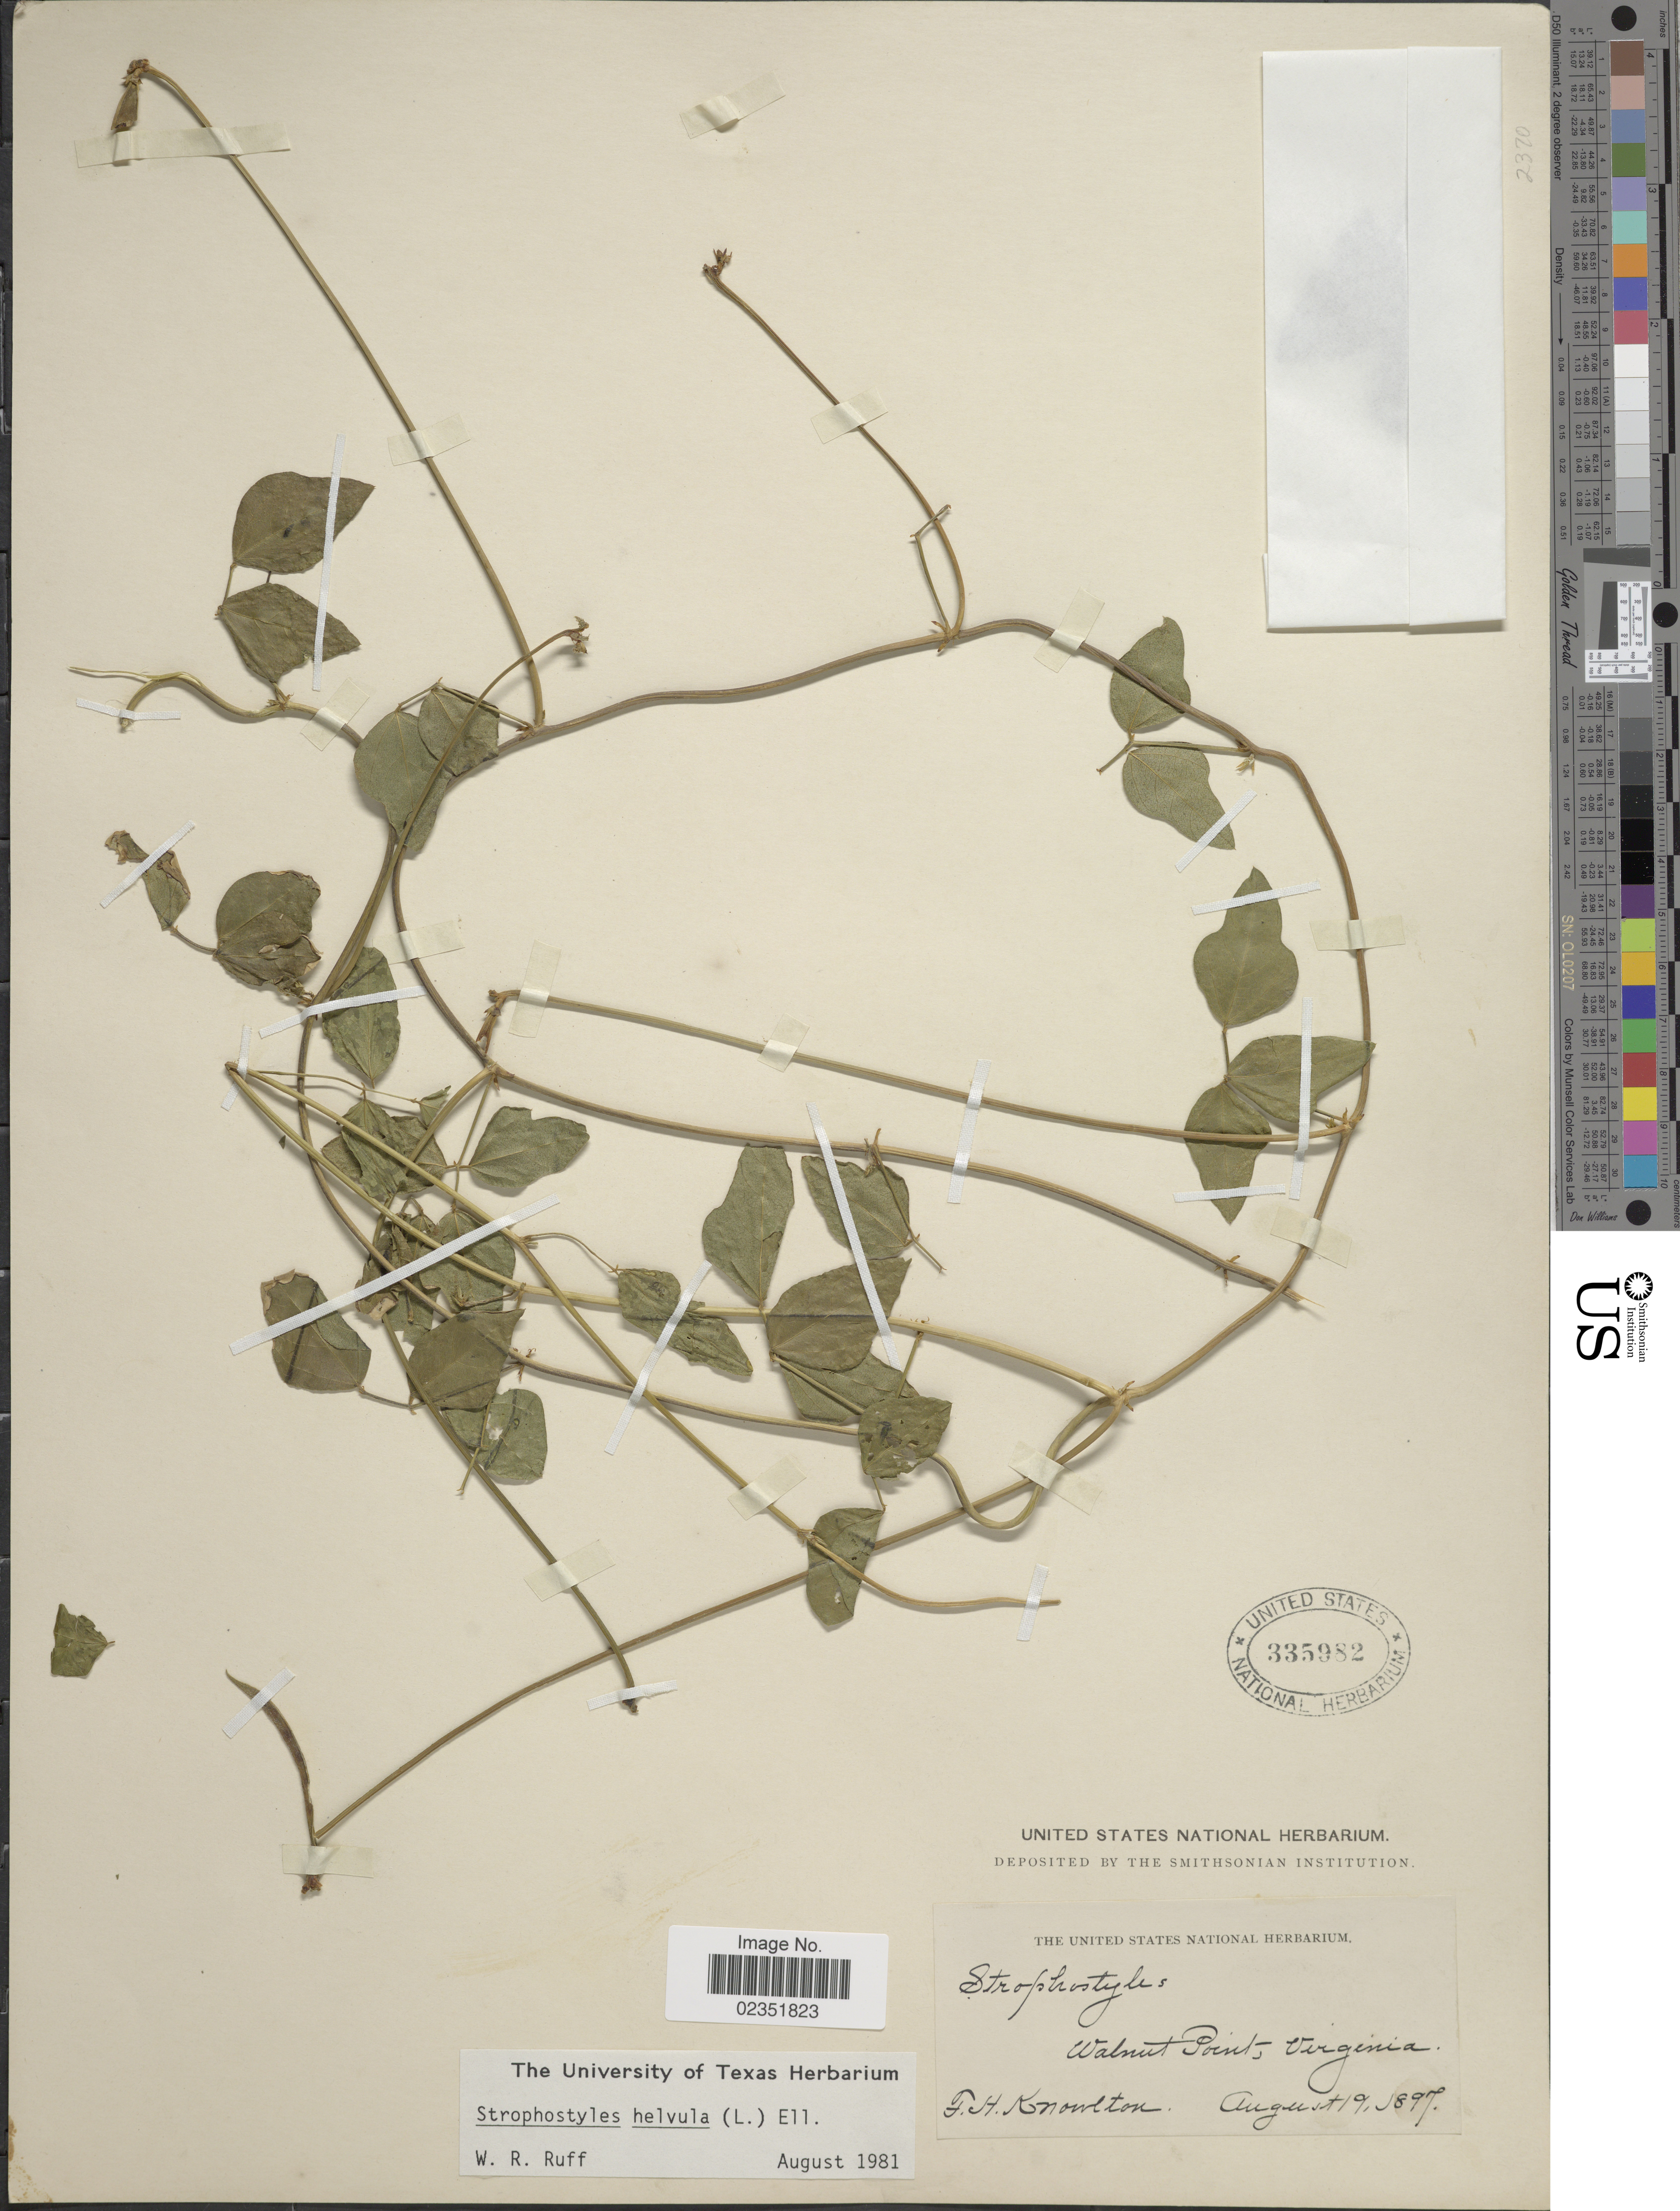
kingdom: Plantae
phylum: Tracheophyta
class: Magnoliopsida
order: Fabales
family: Fabaceae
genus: Strophostyles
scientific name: Strophostyles helvola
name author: (L.) Elliott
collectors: F. H. Knowlton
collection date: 1897-08-19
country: United States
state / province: Virginia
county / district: Northumberland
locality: Walnut Point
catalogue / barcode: US 335982